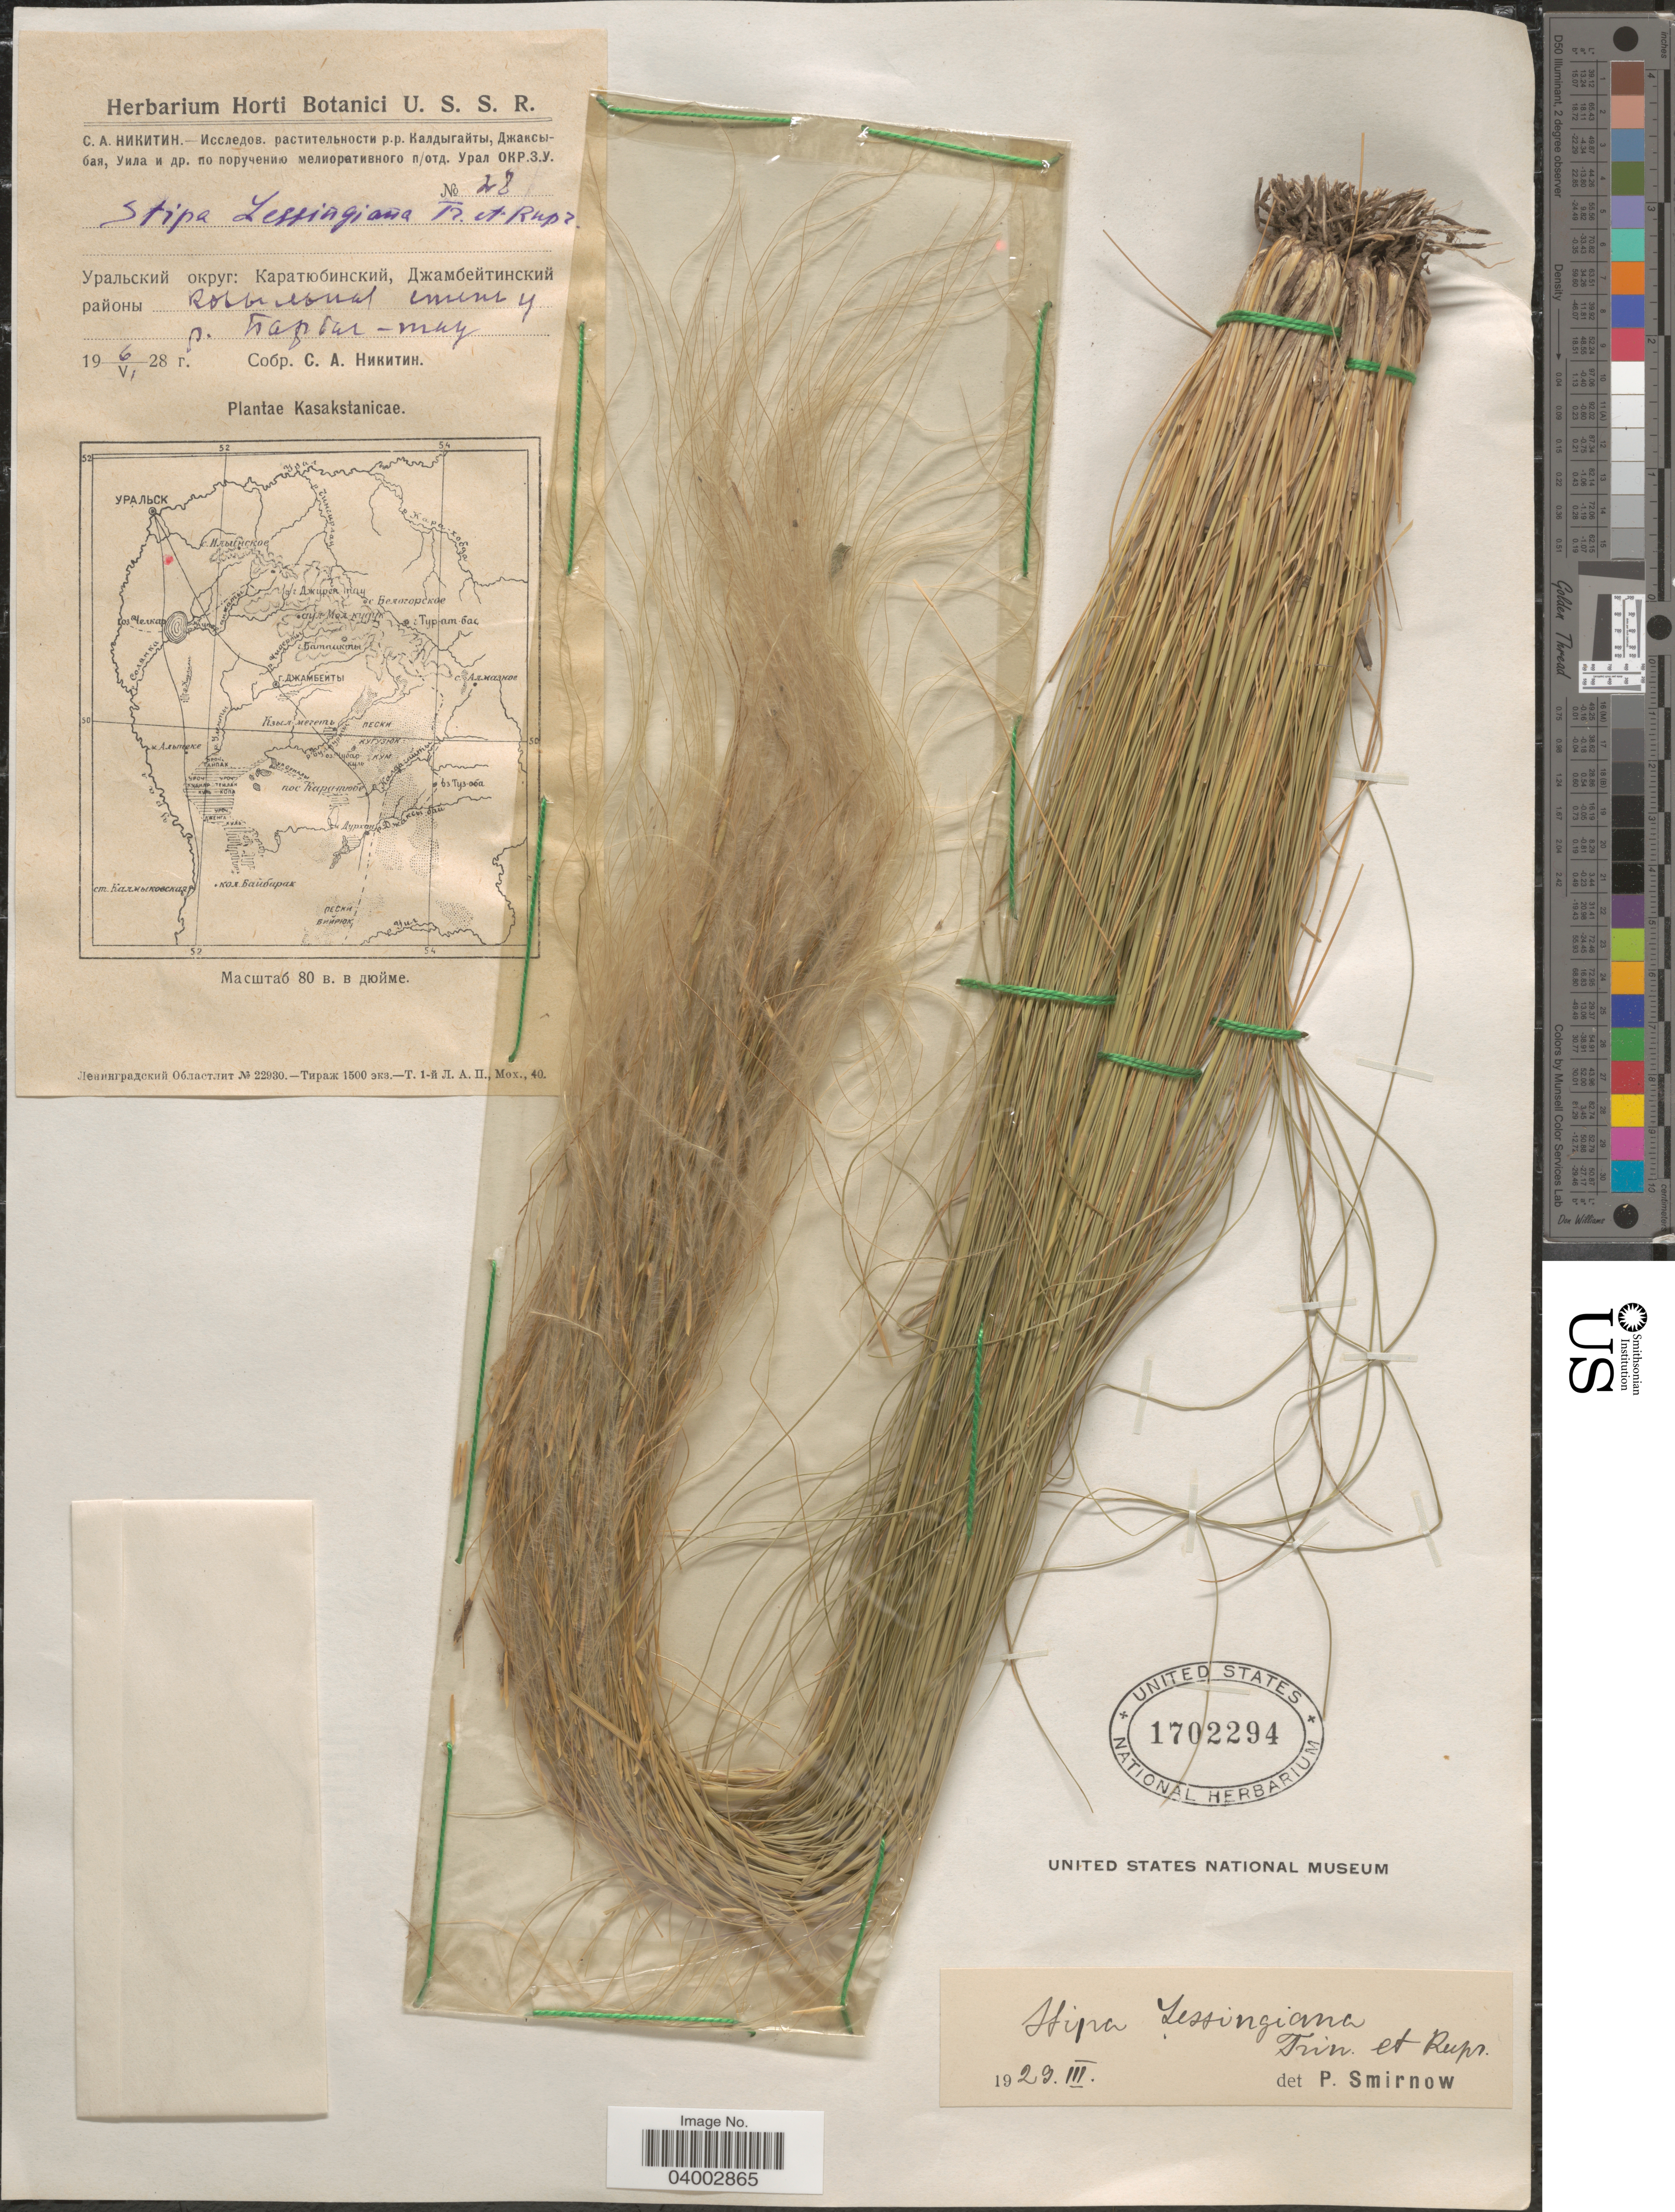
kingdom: Plantae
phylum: Tracheophyta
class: Liliopsida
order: Poales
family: Poaceae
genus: Stipa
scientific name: Stipa lessingiana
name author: Trin. & Rupr.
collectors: S. A. Nikitin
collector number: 28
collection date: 1928-06-06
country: Kazakhstan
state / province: West Kazakhstan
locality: Dzhambeitinskiy (now Syrym) District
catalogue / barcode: US 1702294